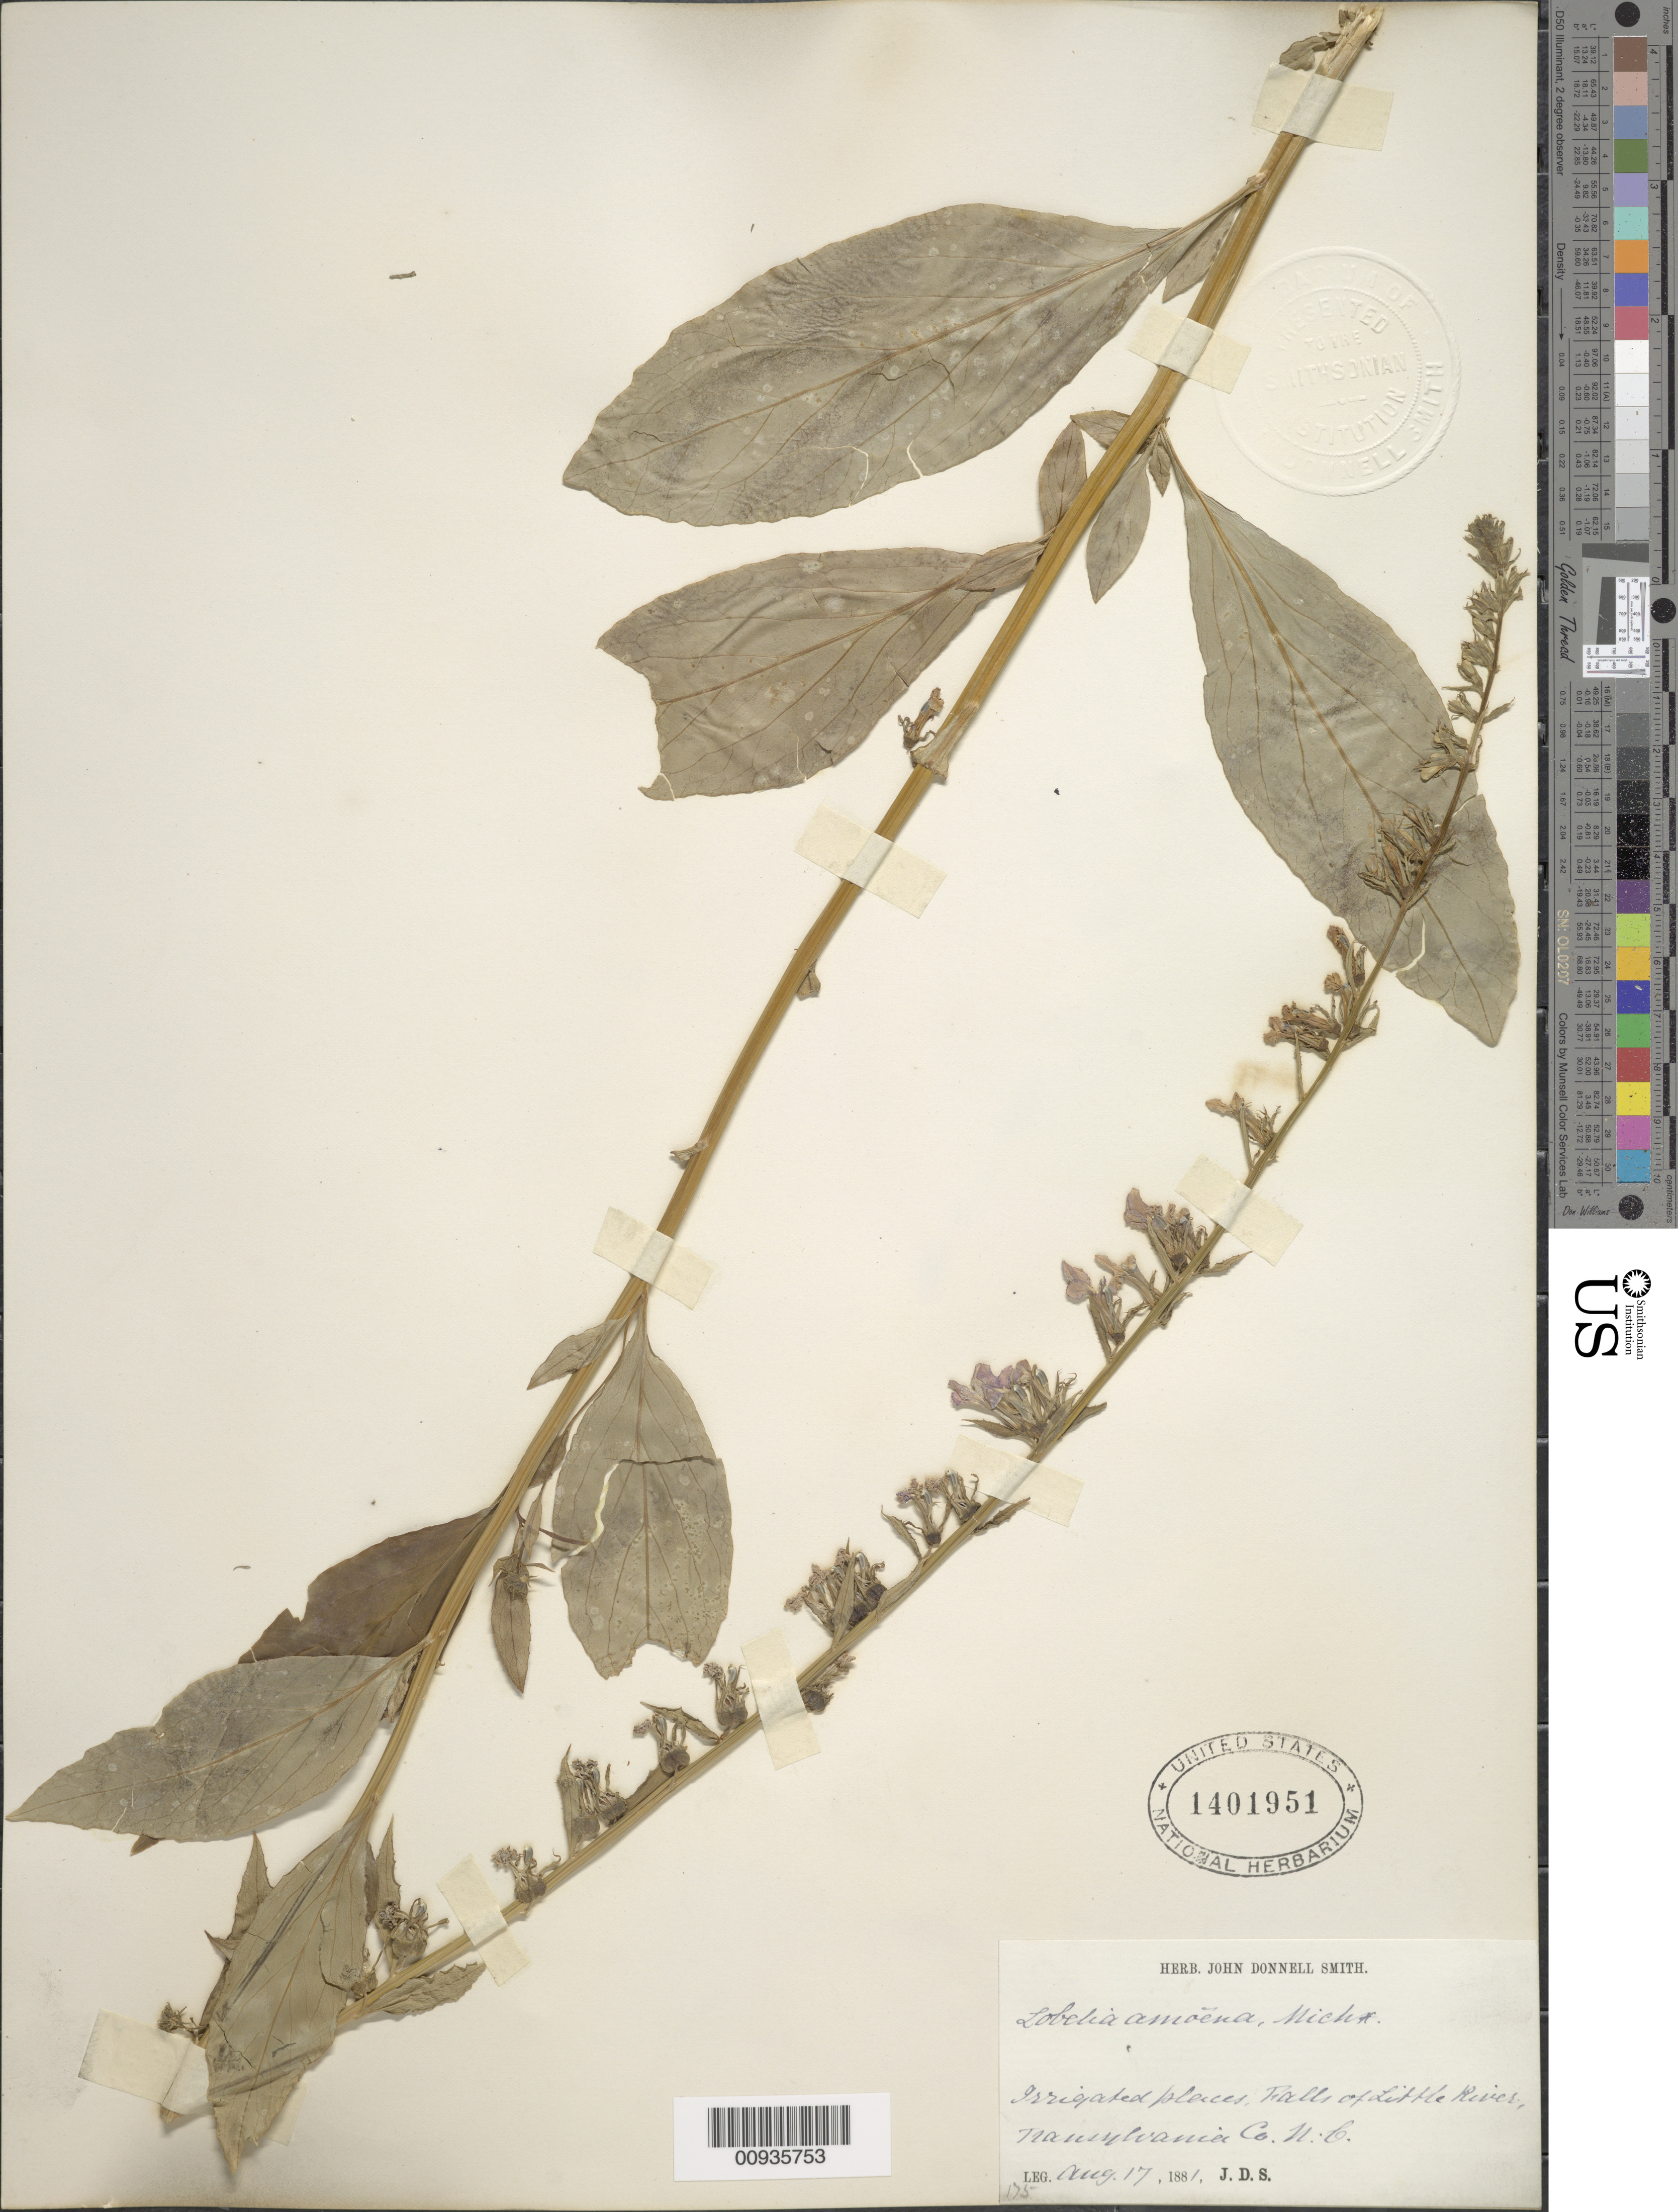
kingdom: Plantae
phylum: Tracheophyta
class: Magnoliopsida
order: Asterales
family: Campanulaceae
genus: Lobelia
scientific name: Lobelia amoena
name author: Michx.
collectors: J. Donnell Smith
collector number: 175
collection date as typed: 17 Aug 1881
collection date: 1881-08-17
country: United States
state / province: North Carolina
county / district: Transylvania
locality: Falls of Little River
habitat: irrigated places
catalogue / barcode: US 1401951